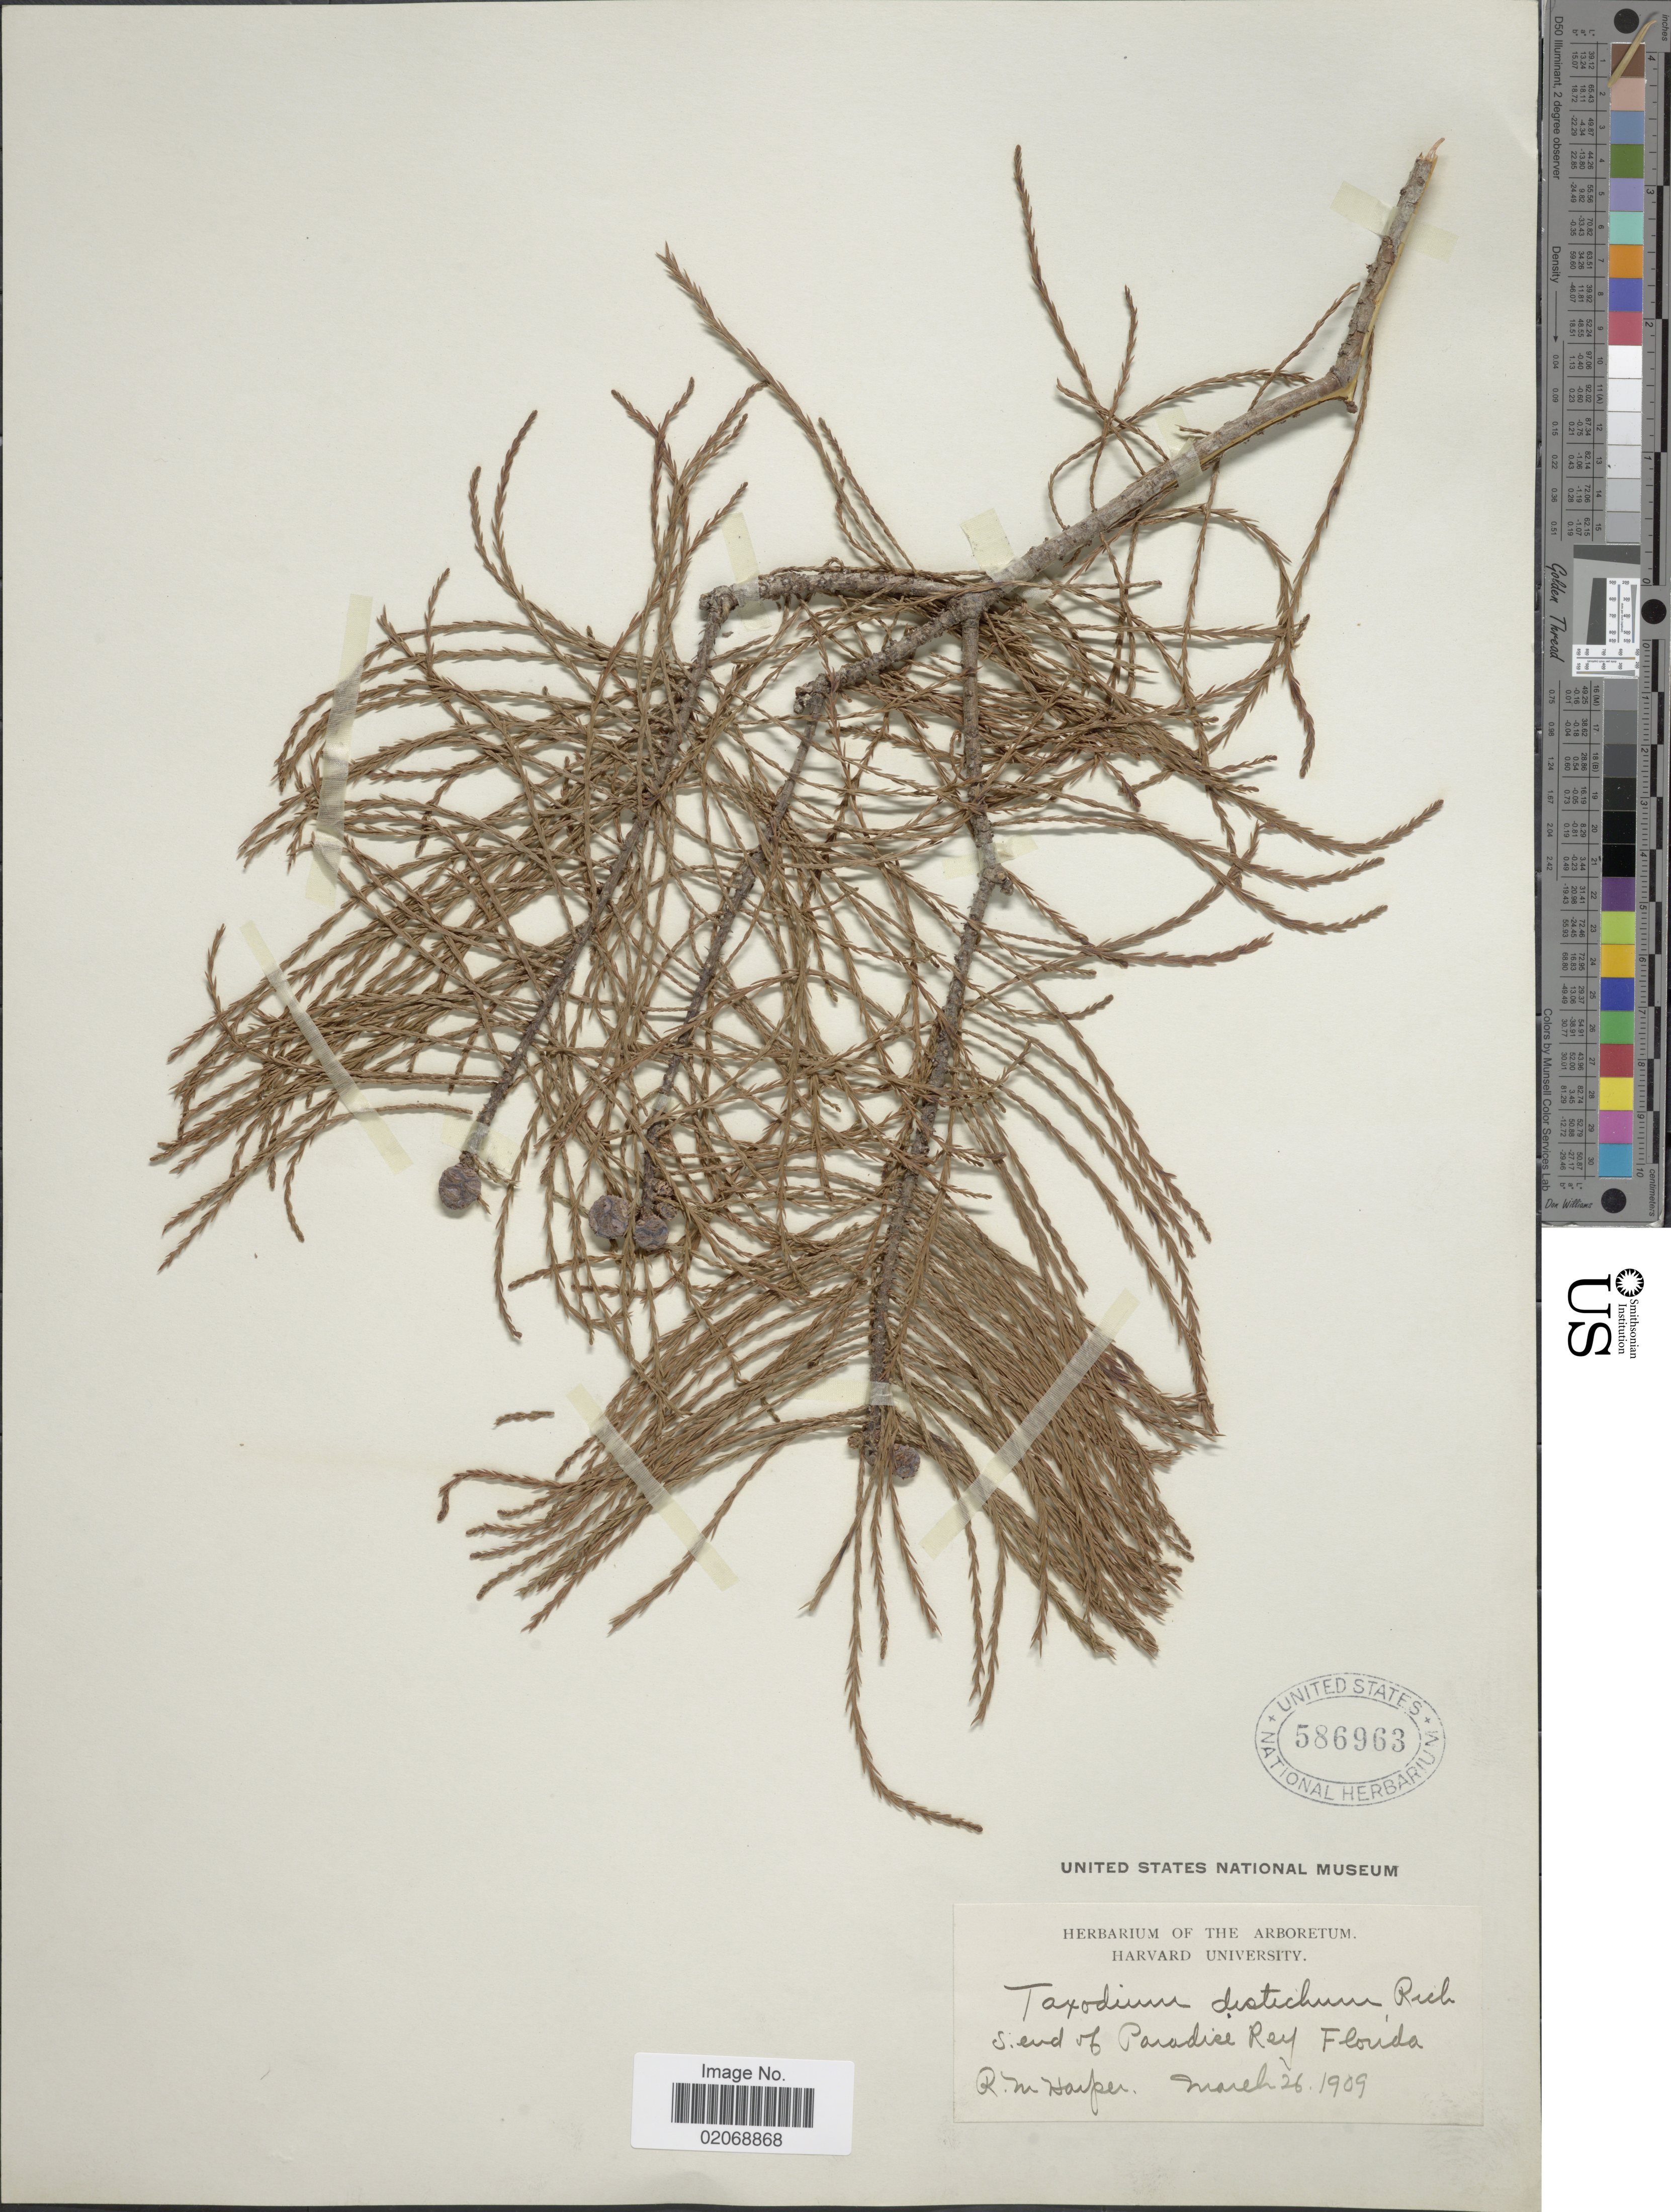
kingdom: Plantae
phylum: Tracheophyta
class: Pinopsida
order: Pinales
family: Cupressaceae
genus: Taxodium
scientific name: Taxodium ascendens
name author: Brongn.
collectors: R. M. Harper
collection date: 1909-03-26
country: United States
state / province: Florida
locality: S. end of Paradise Key Florida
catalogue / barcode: US 586963